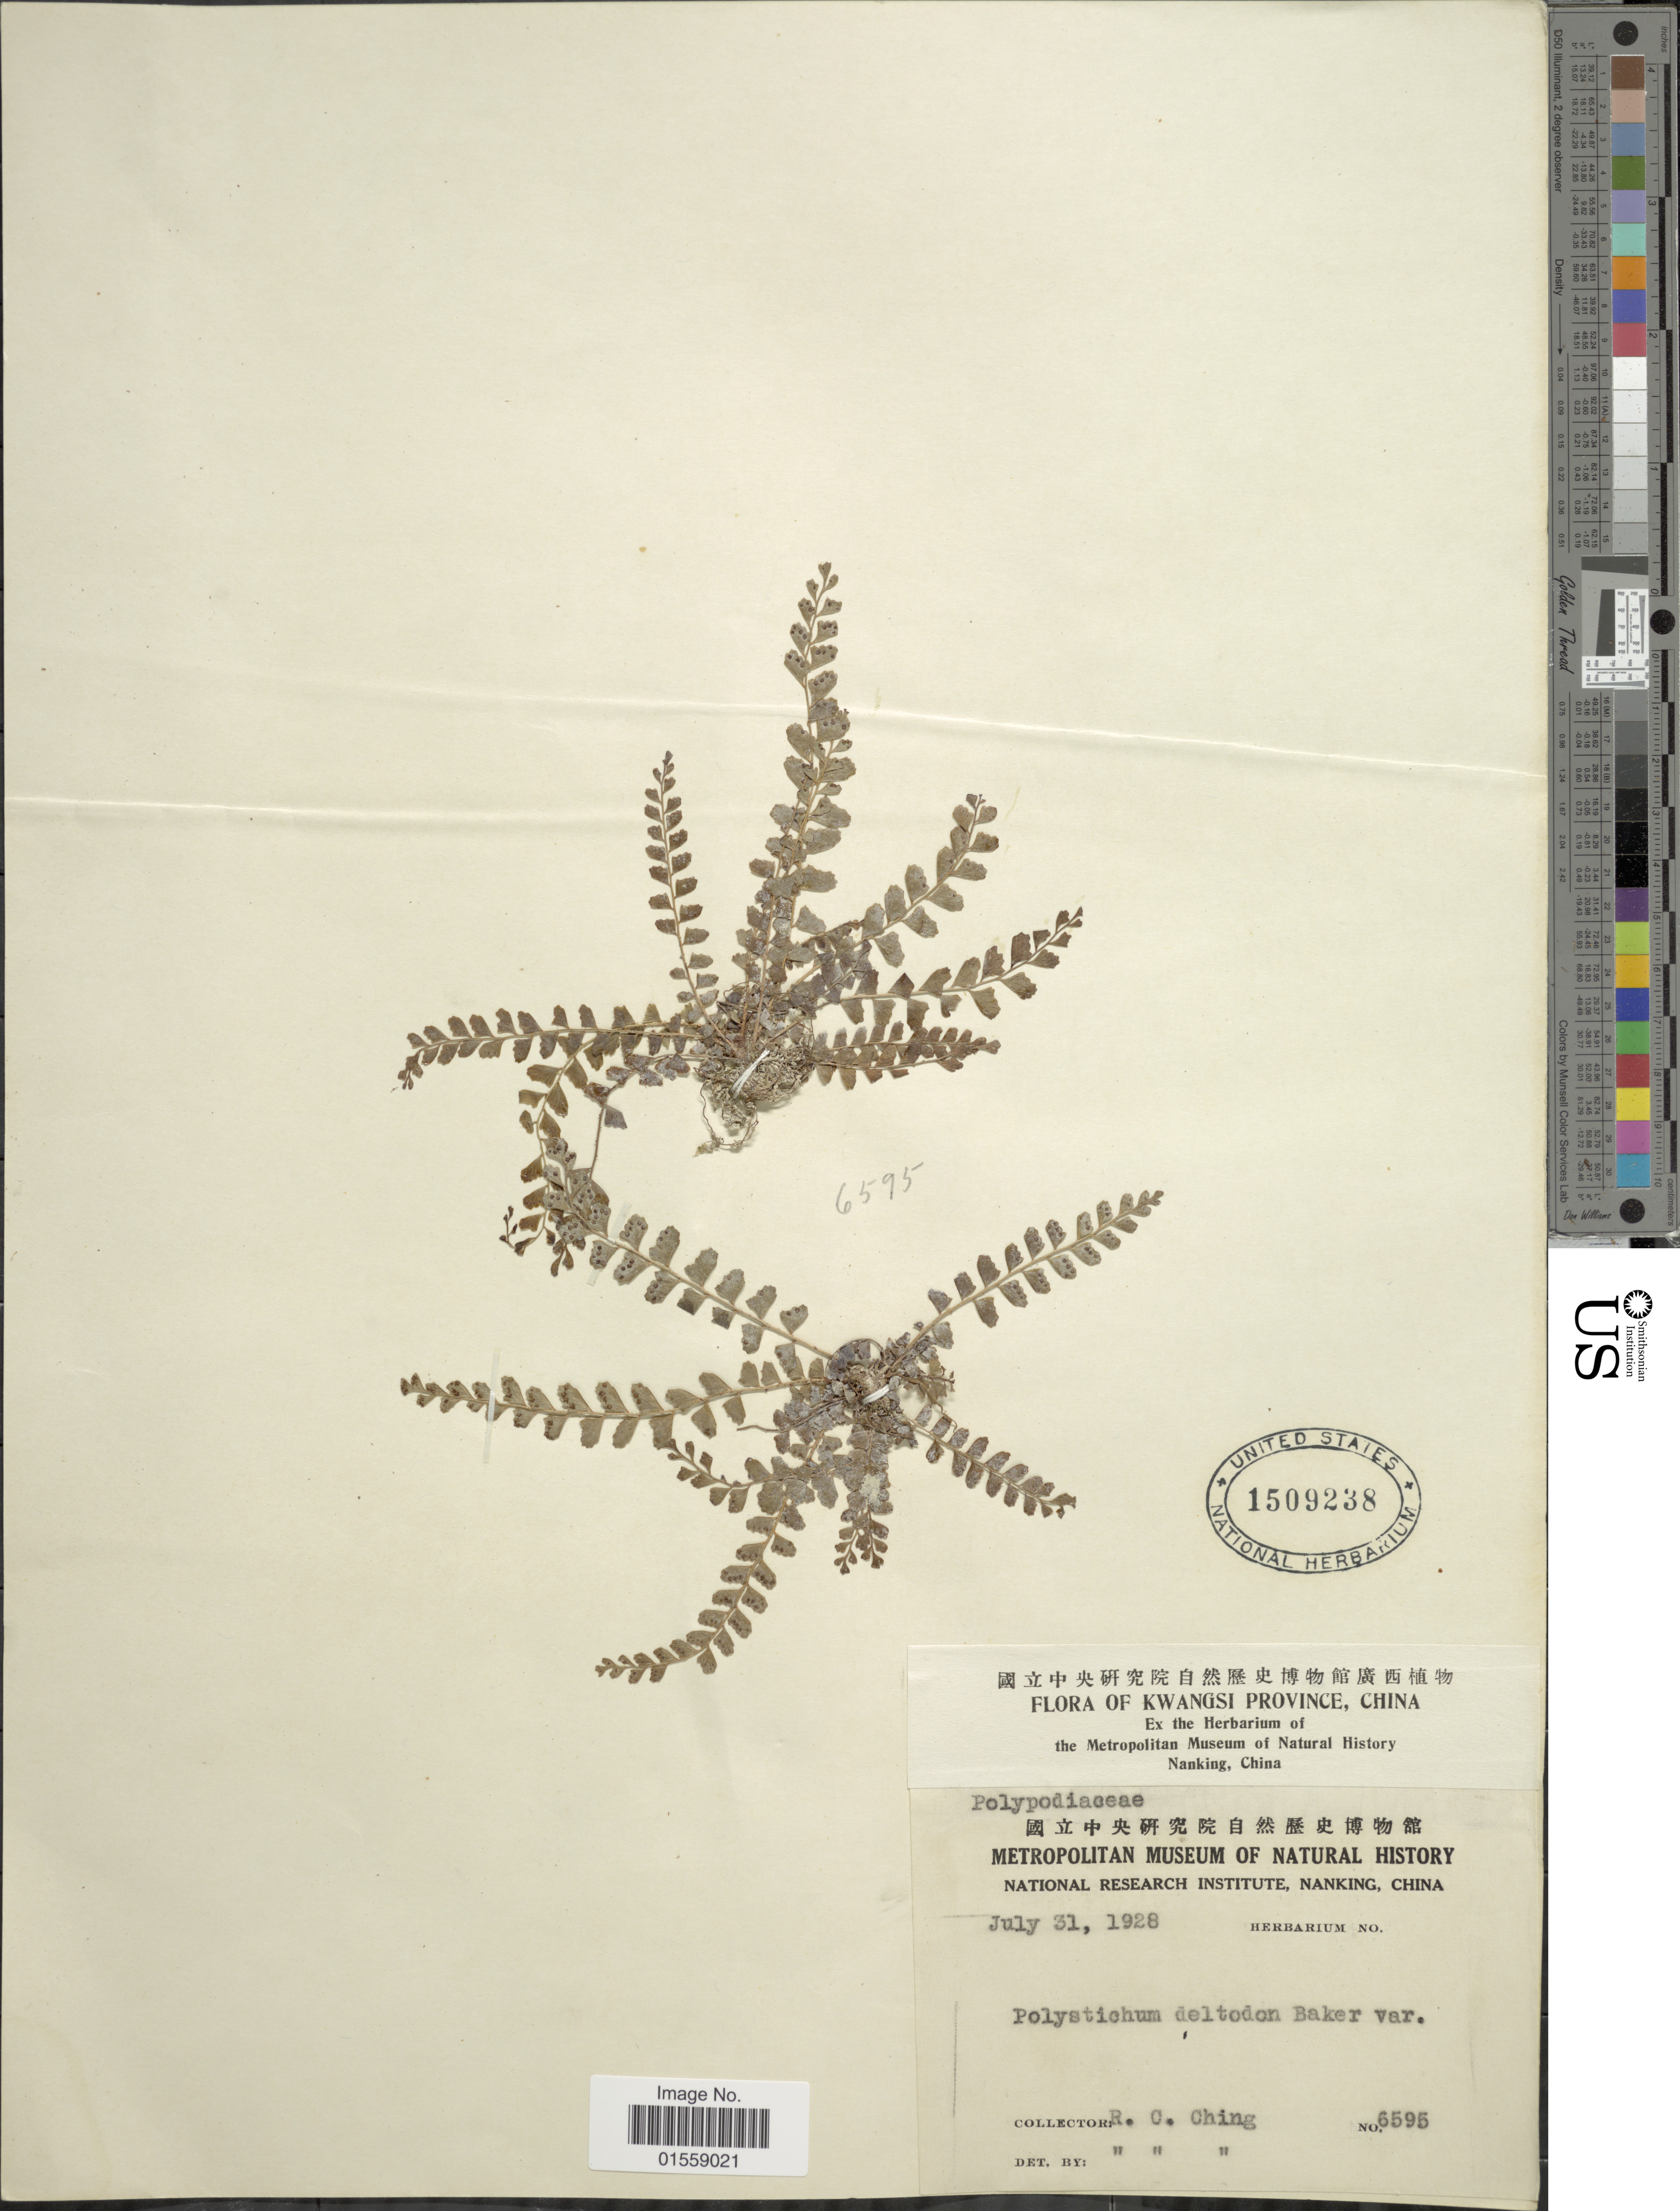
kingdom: Plantae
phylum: Tracheophyta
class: Polypodiopsida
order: Polypodiales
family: Dryopteridaceae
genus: Polystichum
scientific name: Polystichum deltodon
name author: (Baker) Diels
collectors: R. C. Ching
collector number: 6595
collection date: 1928-07-31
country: China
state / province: Guangxi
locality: Kwangsi Province.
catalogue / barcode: US 1509238